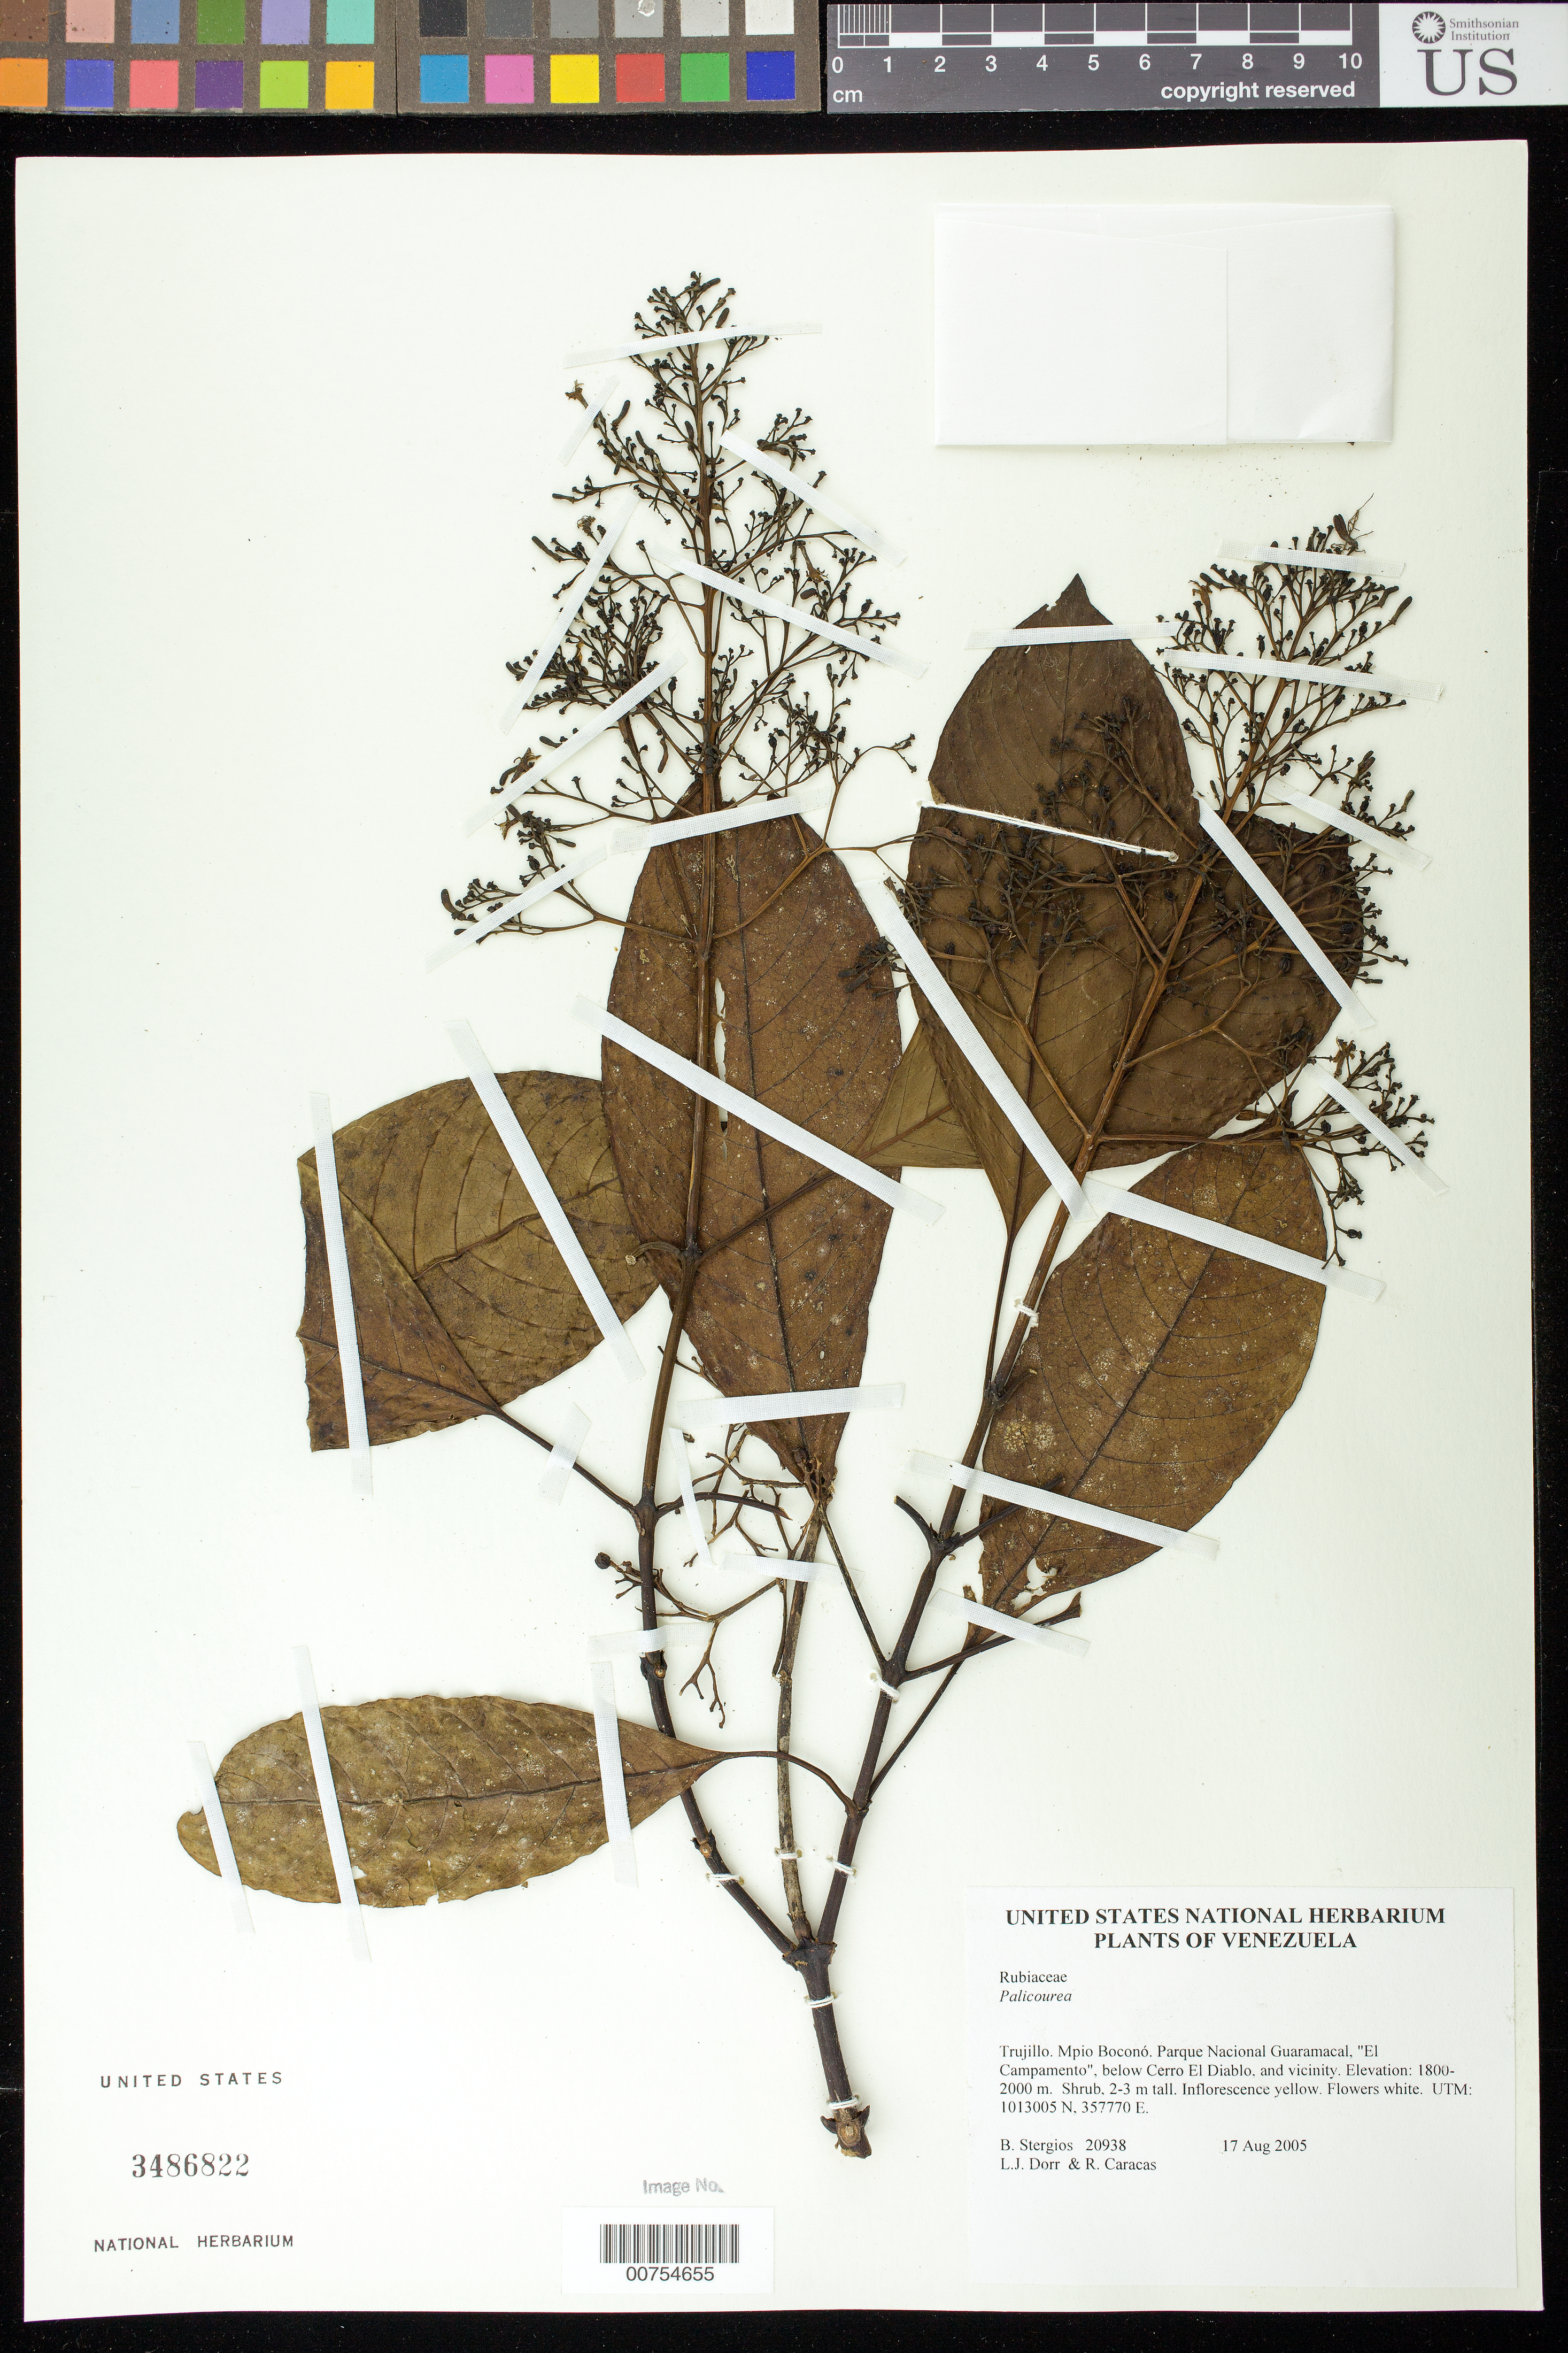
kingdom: Plantae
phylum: Tracheophyta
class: Magnoliopsida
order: Gentianales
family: Rubiaceae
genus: Palicourea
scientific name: Palicourea sp.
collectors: B. G. Stergios, L. J. Dorr & R. Caracas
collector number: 20938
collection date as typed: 17 Aug 2005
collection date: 2005-08-17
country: Venezuela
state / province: Trujillo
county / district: Boconó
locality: Parque Nacional Guaramacal, "El Campamento", below Cerro El Diablo, and vicinity.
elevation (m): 1800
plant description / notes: PORT, US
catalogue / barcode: US 3486822